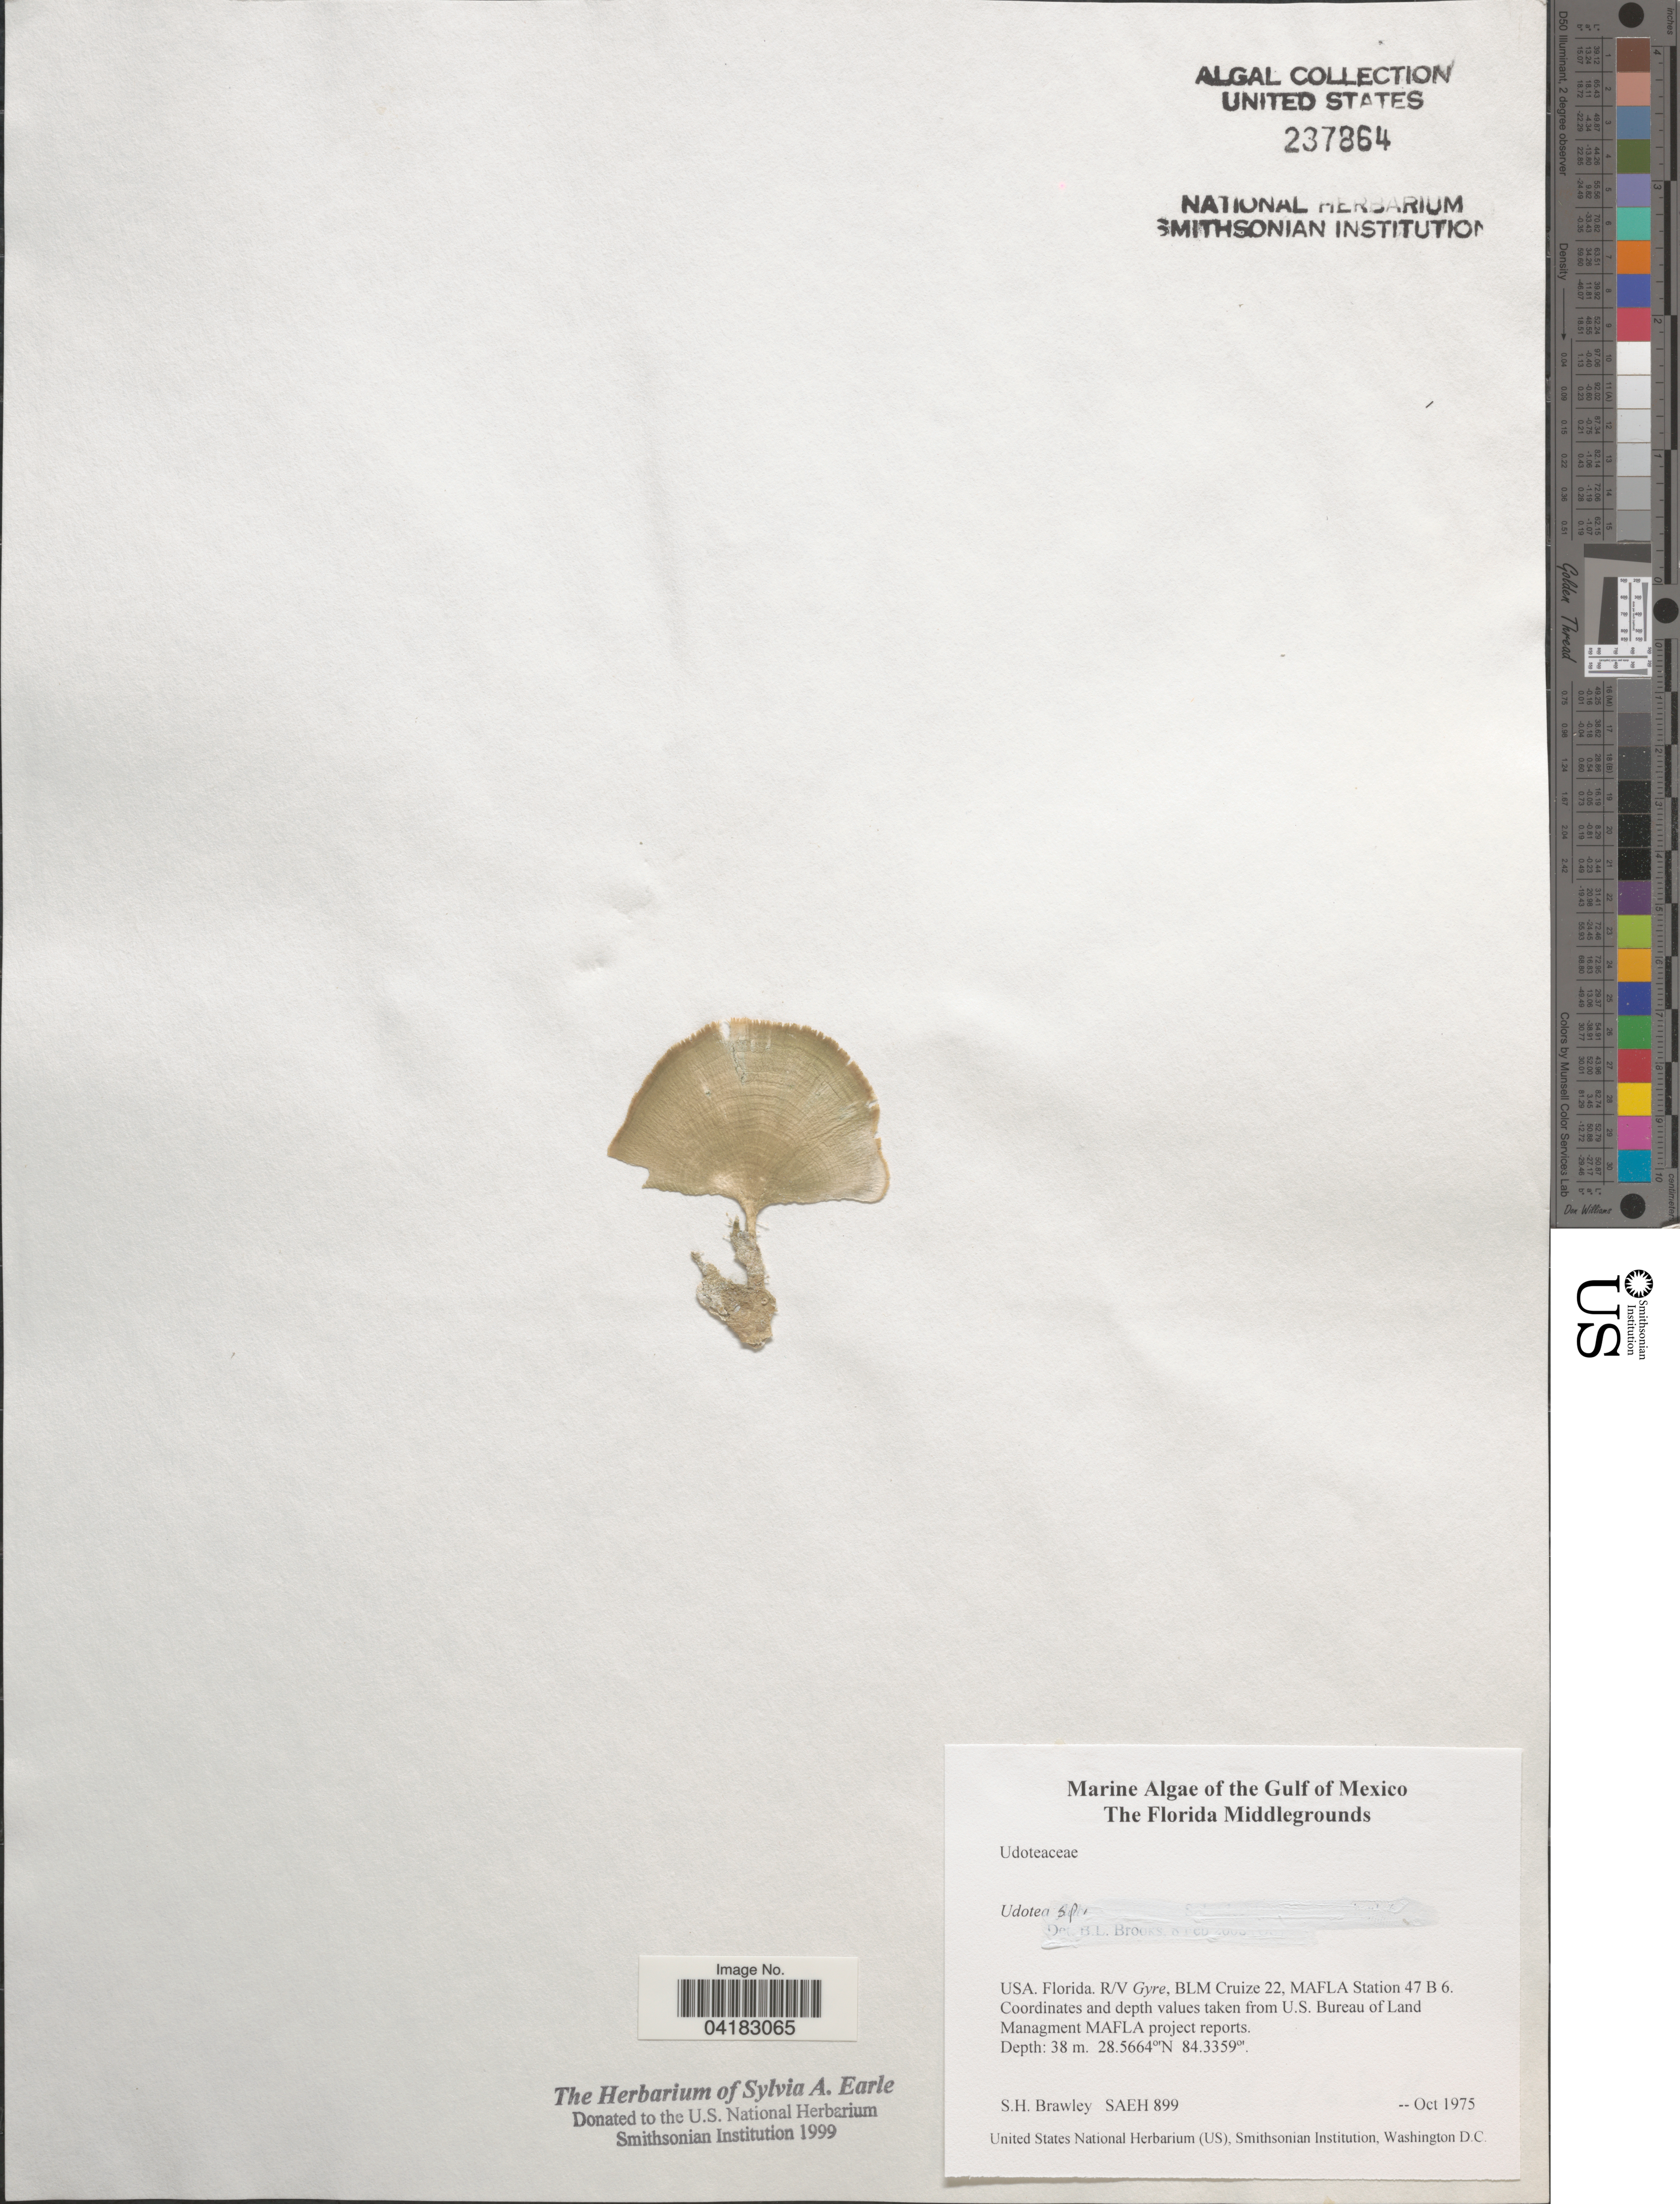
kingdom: Plantae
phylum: Chlorophyta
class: Ulvophyceae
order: Bryopsidales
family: Udoteaceae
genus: Udotea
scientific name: Udotea sp.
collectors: S. Brawley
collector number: SAEH899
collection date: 1975-10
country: United States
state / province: Florida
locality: Gulf of Mexico. The Florida Middlegrounds. R/V Gyre, BLM Cruize 22, MAFLA Station 47 B 6.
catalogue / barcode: US 237864